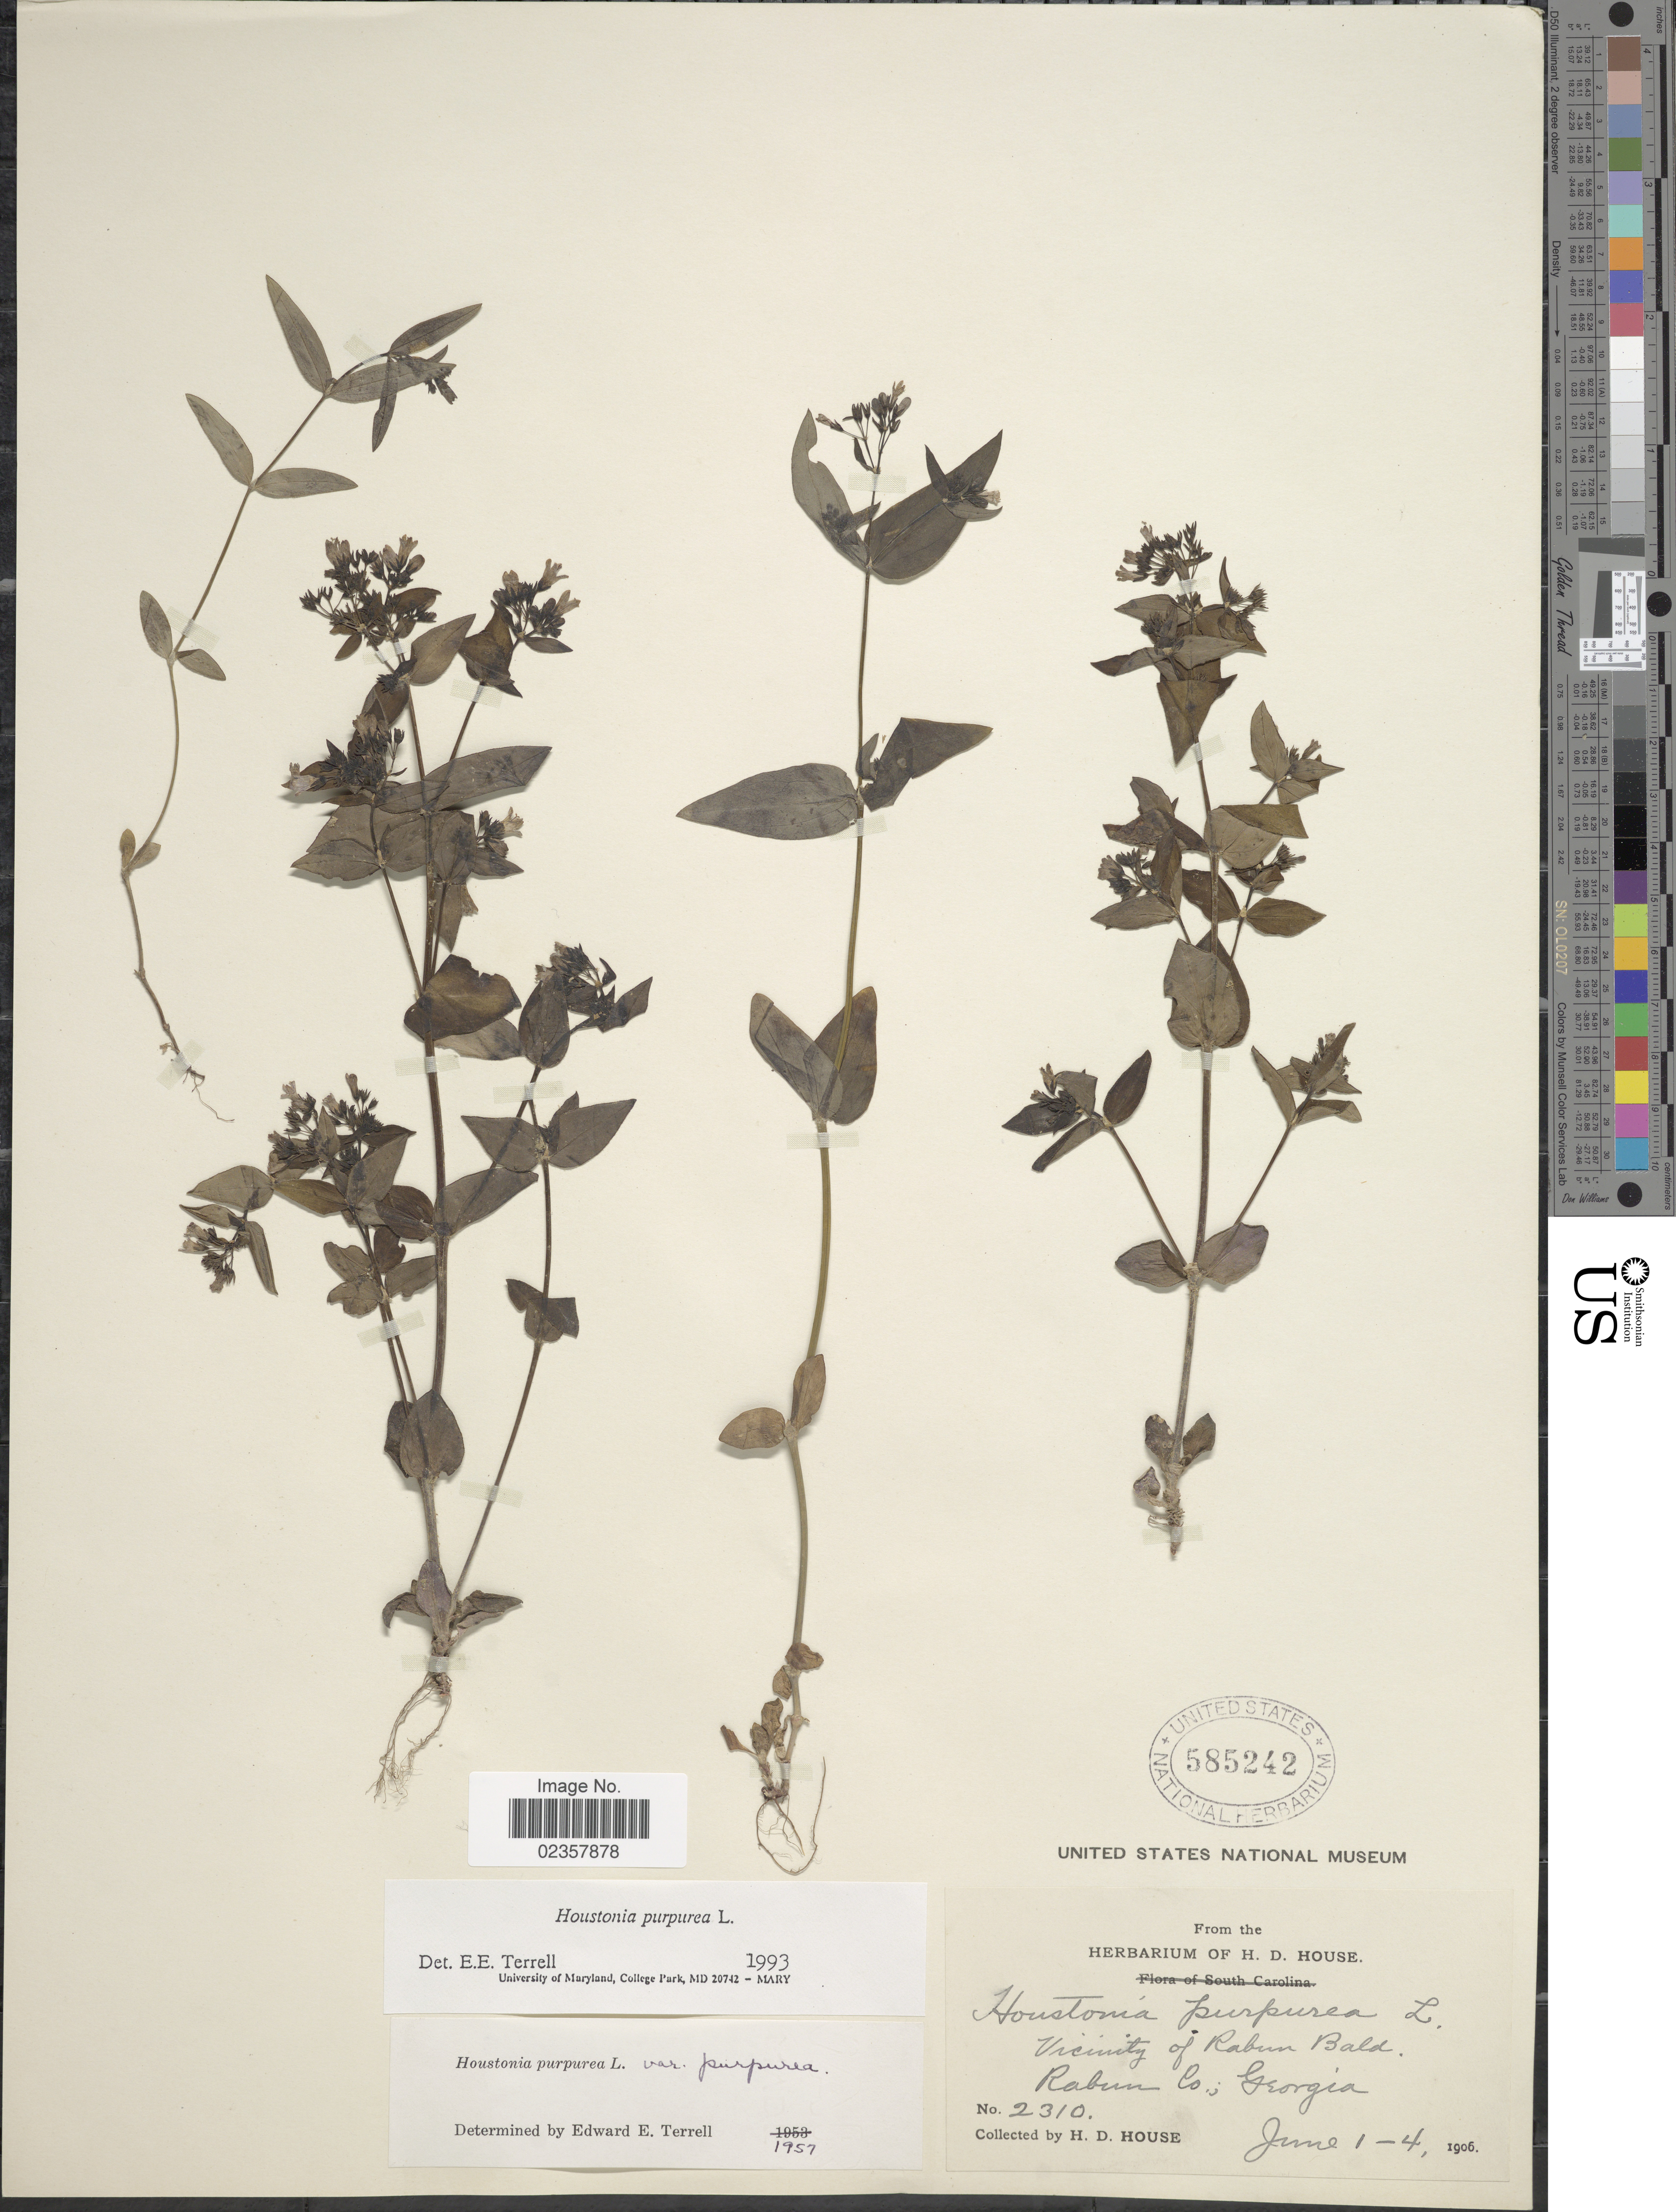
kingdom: Plantae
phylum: Tracheophyta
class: Magnoliopsida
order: Gentianales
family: Rubiaceae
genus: Houstonia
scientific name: Houstonia purpurea var. purpurea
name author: L.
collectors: H. D. House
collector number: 2310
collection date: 1906-06-01/1906-06-04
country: United States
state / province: Georgia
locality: Vicinity of Rabun Bald, Rabun Co.,Georgia.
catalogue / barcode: US 585242